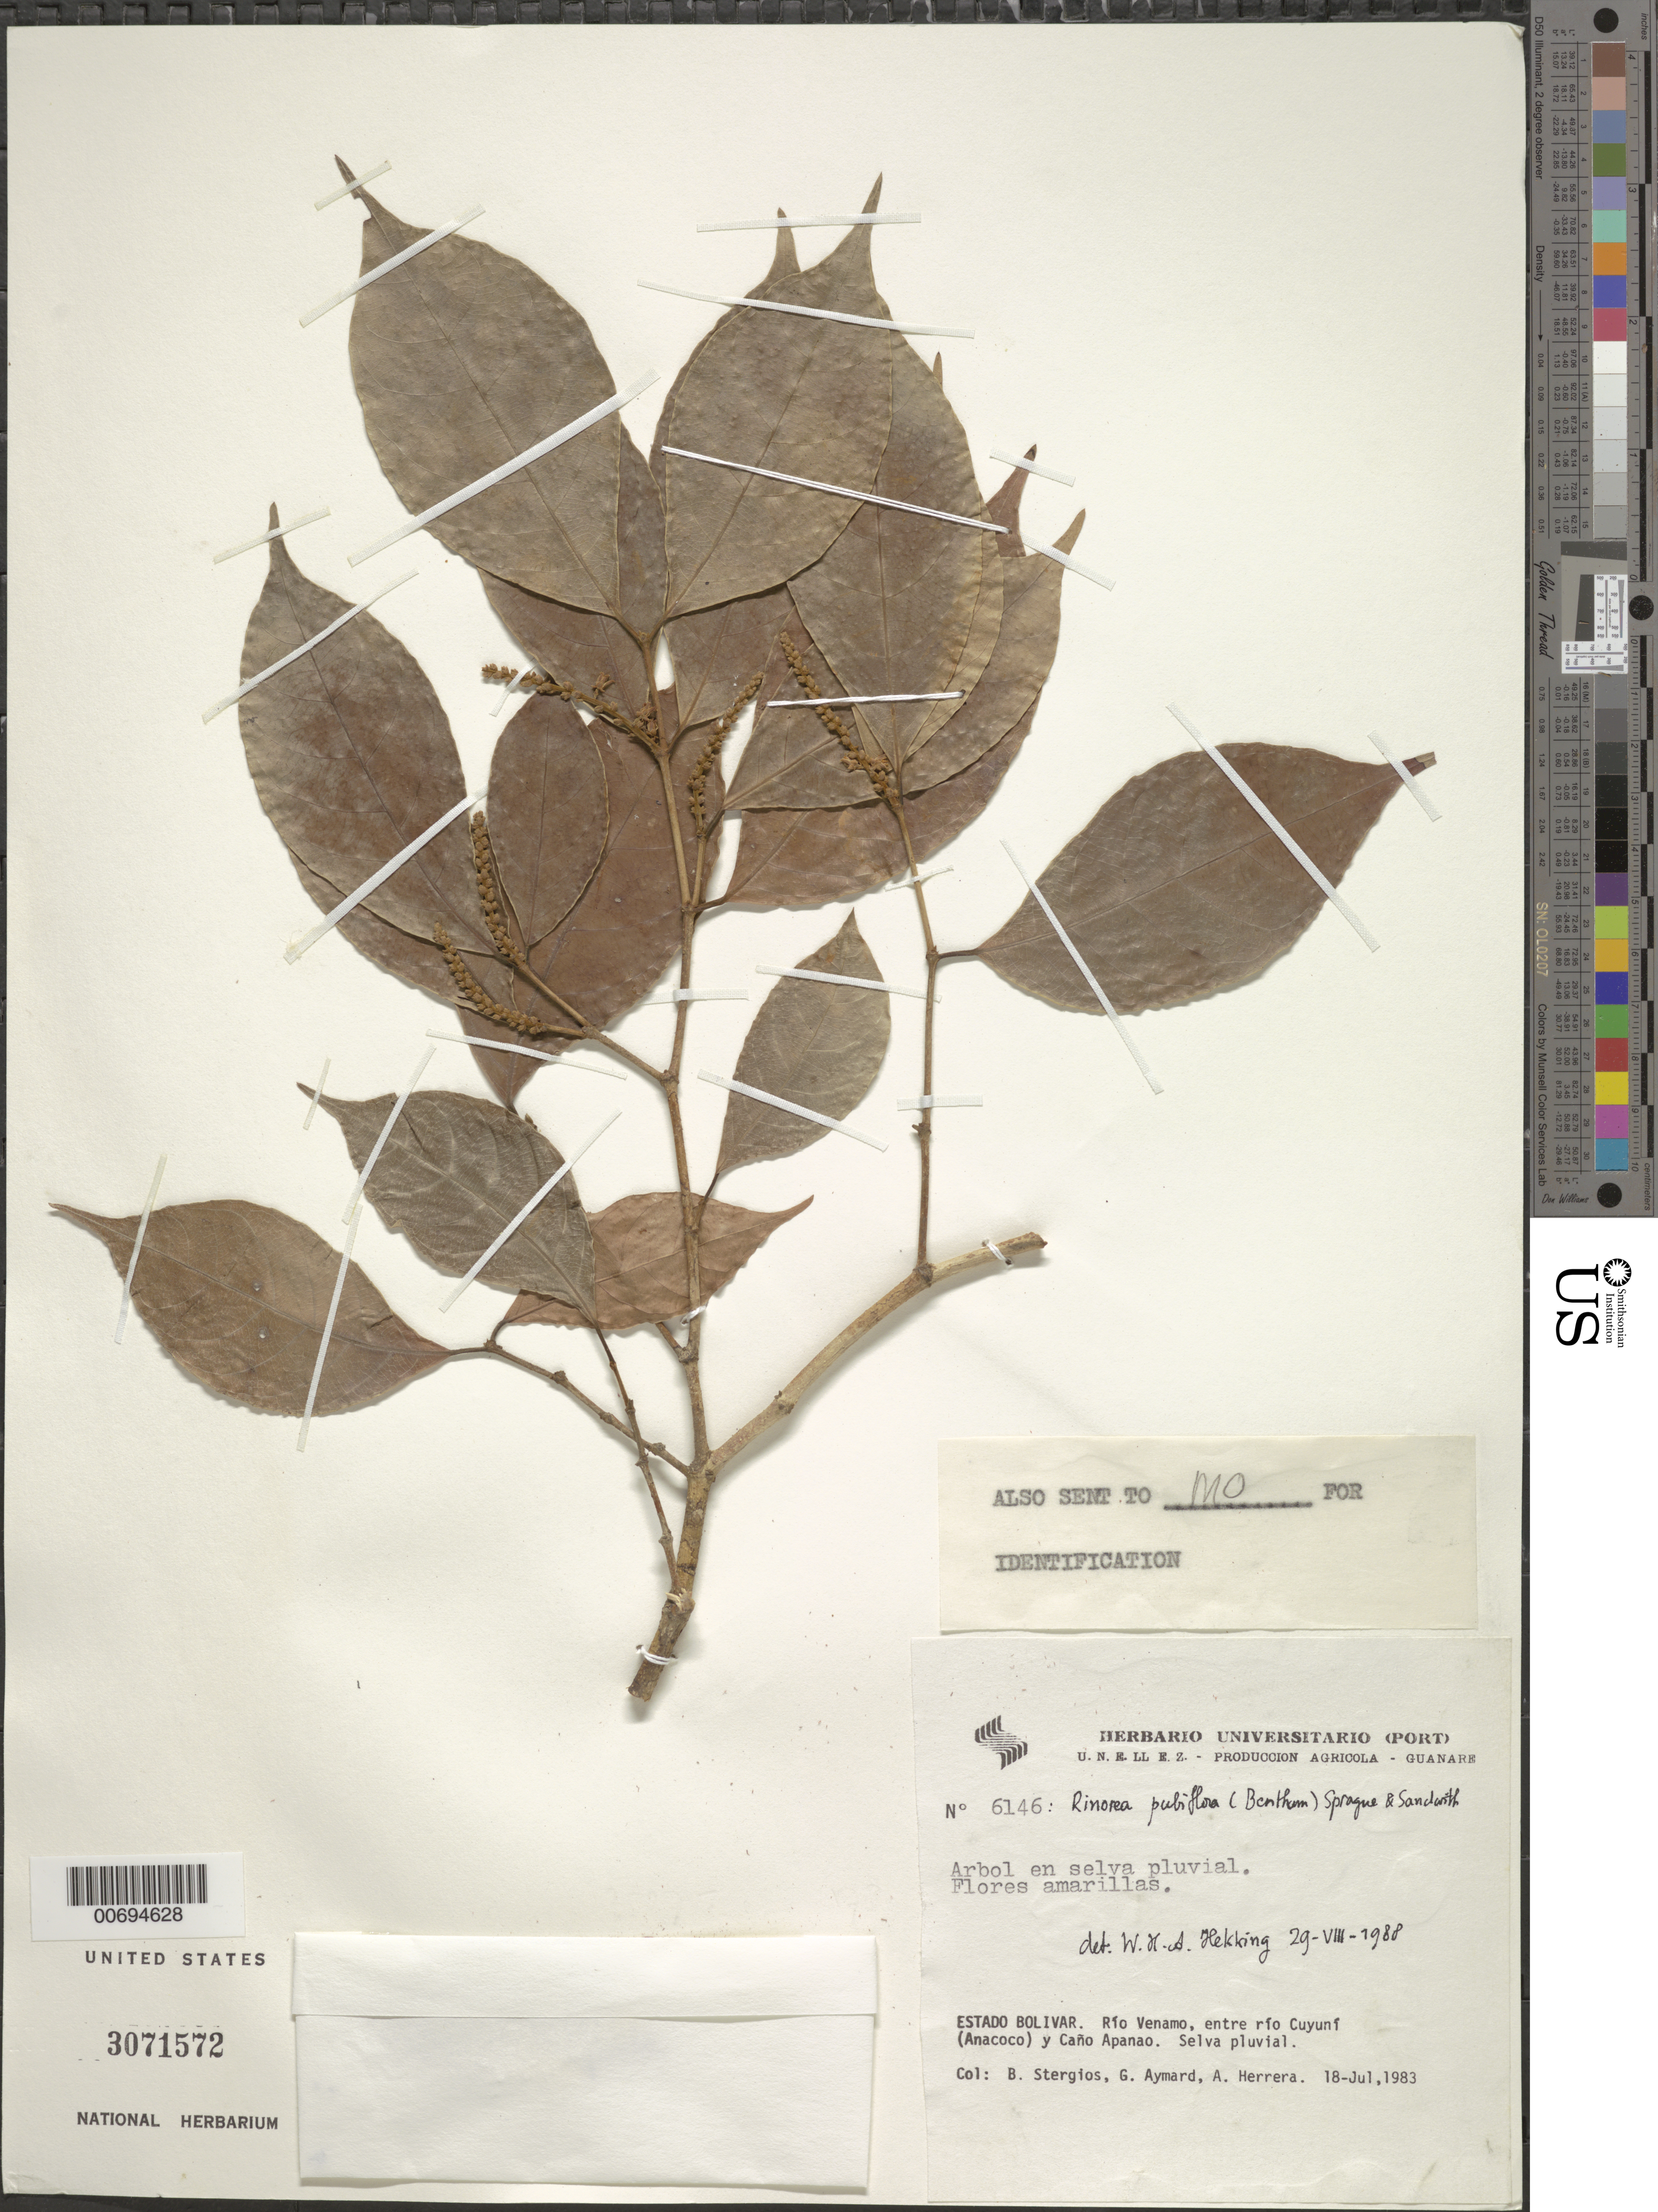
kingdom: Plantae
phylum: Tracheophyta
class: Magnoliopsida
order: Malpighiales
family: Violaceae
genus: Rinorea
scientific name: Rinorea pubiflora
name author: (Benth.) Sprague & Sandwith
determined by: Hekking, W. H. A.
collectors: B. G. Stergios, G. A. Aymard & A. Herrera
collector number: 6146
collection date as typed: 18-Jul-83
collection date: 1983-07-18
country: Venezuela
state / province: Bolívar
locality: Río Venamo, between Río Cuyuni (Anacoco) and Caño Apanao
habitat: Selva pluvial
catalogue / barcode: US 3071572